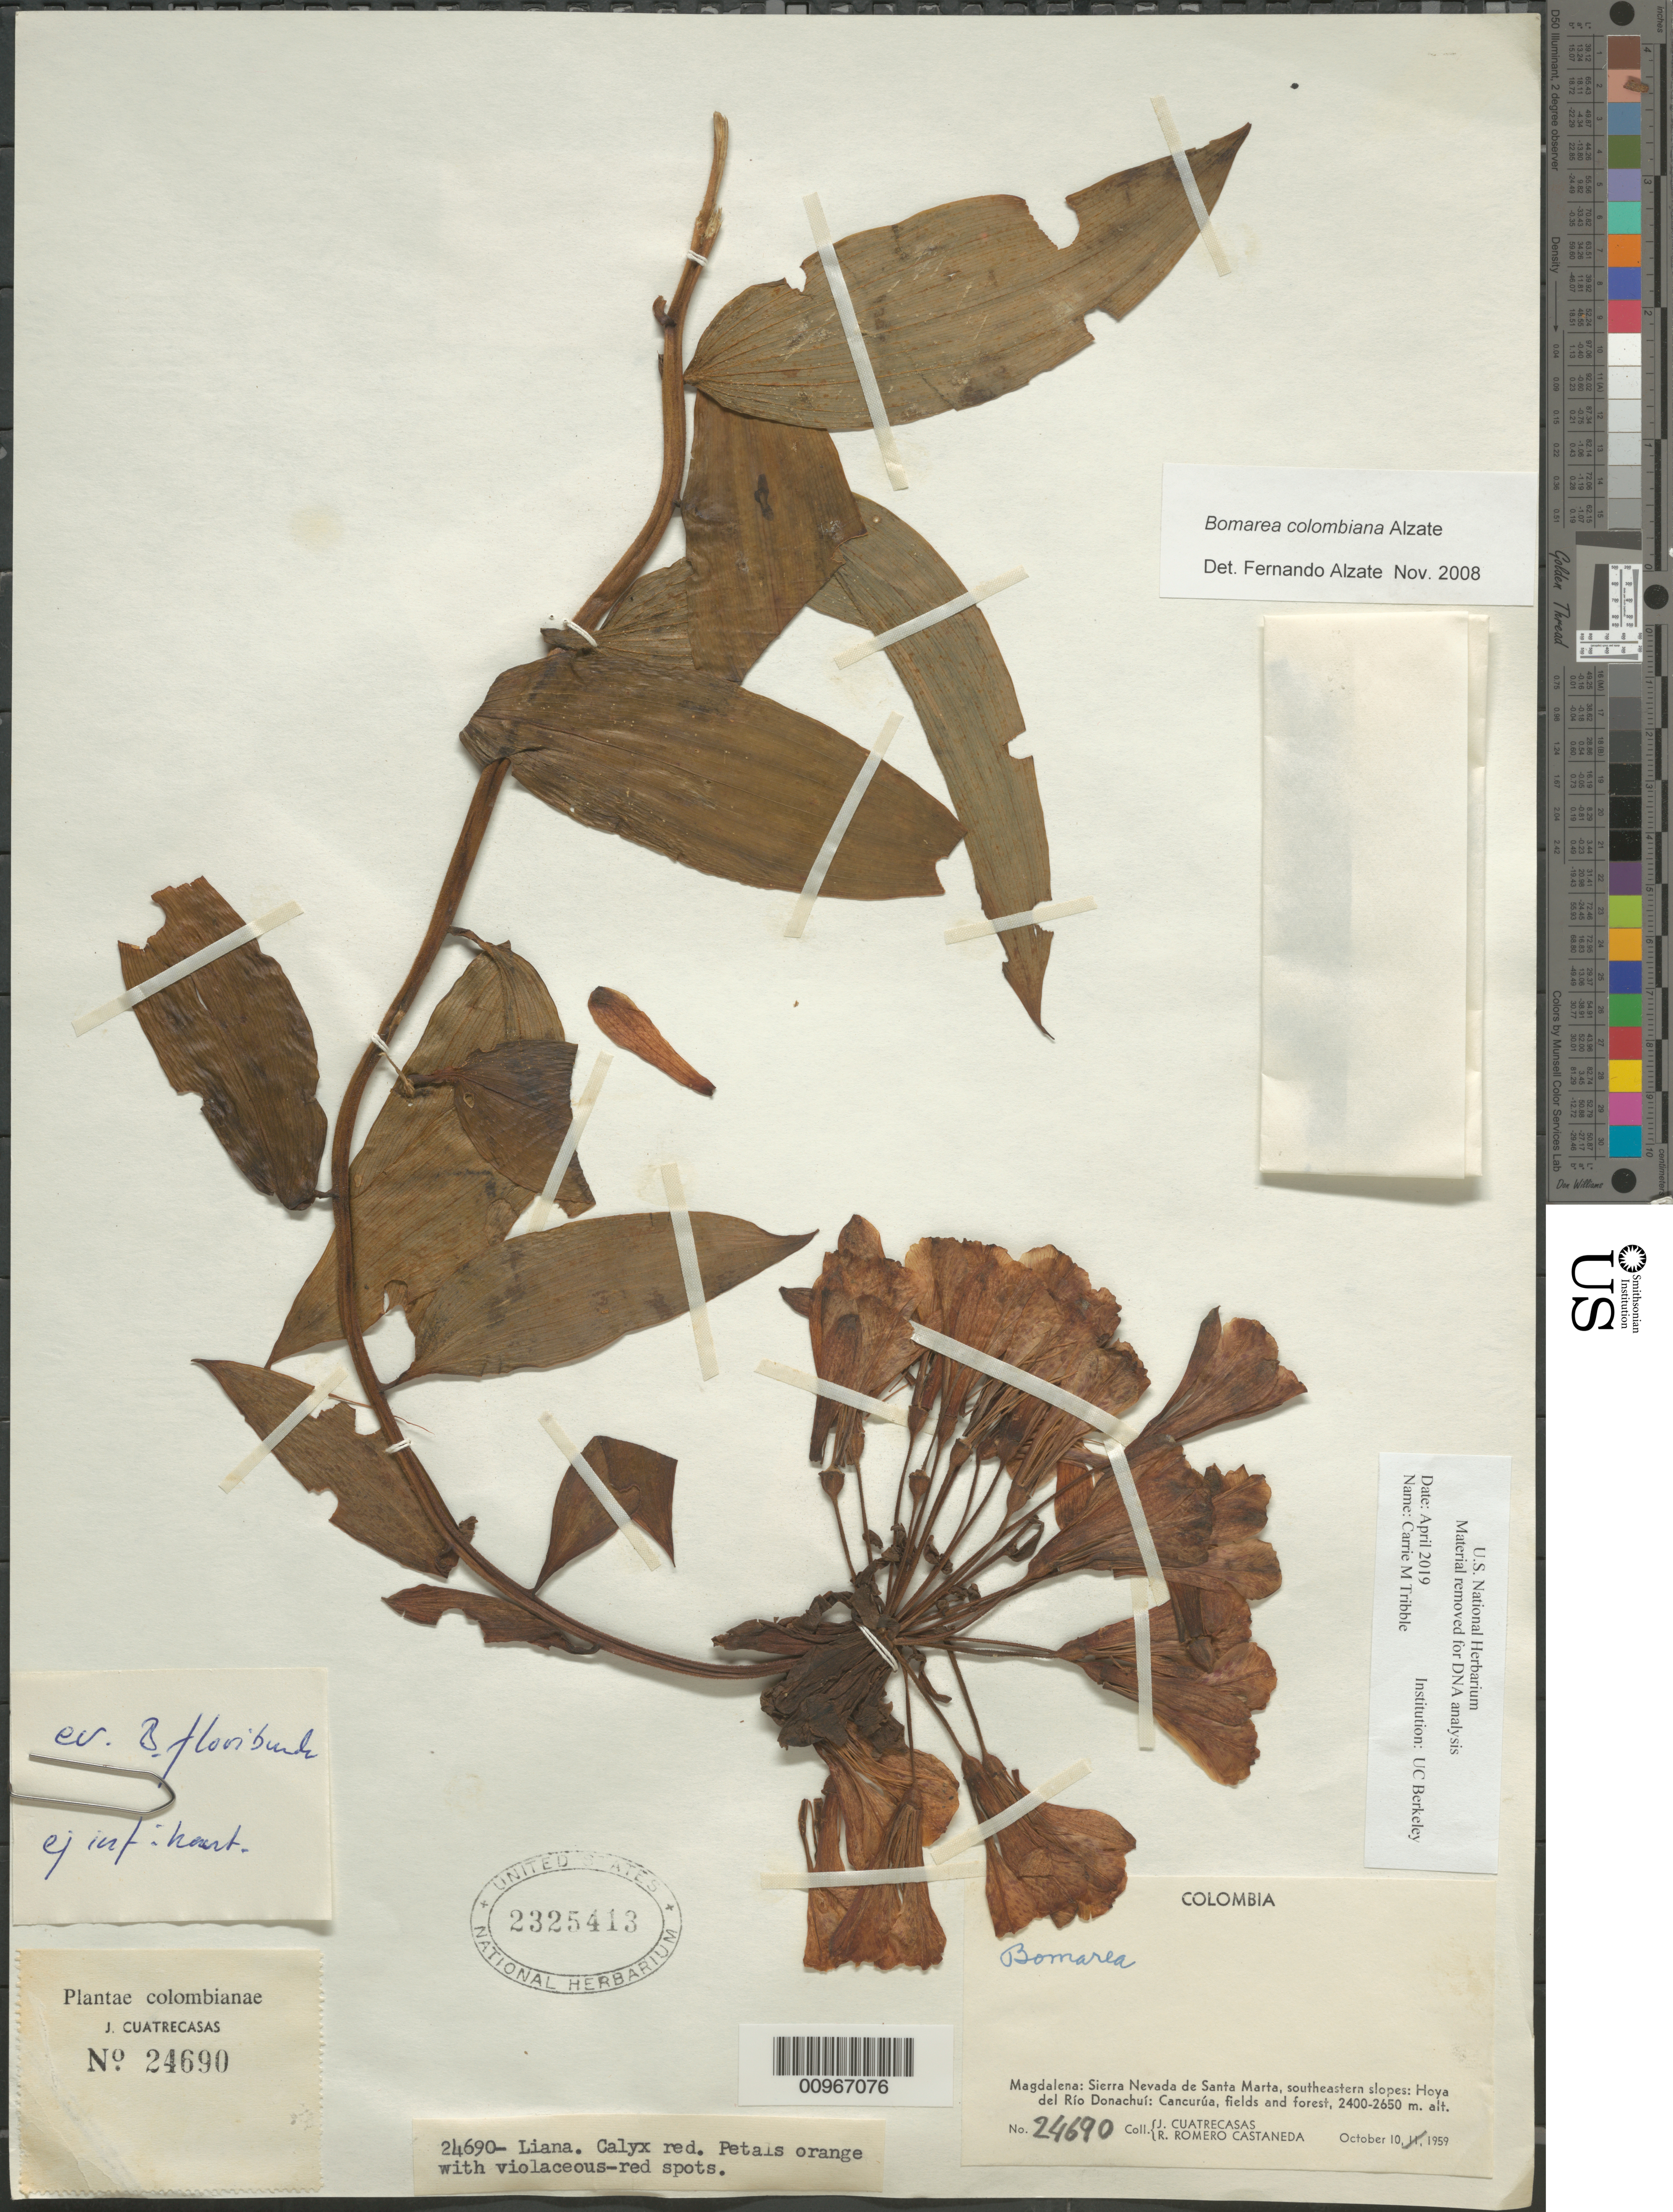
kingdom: Plantae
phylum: Tracheophyta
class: Liliopsida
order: Liliales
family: Alstroemeriaceae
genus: Bomarea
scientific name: Bomarea floribunda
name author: (Kunth) Herb.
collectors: J. Cuatrecasas & R. Romero Castañeda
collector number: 24690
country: Colombia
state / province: Magdalena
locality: Sierra Nevada de Santa Marta, Hoya del Rio donachuik, Cancurua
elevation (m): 2400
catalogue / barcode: US 2325413